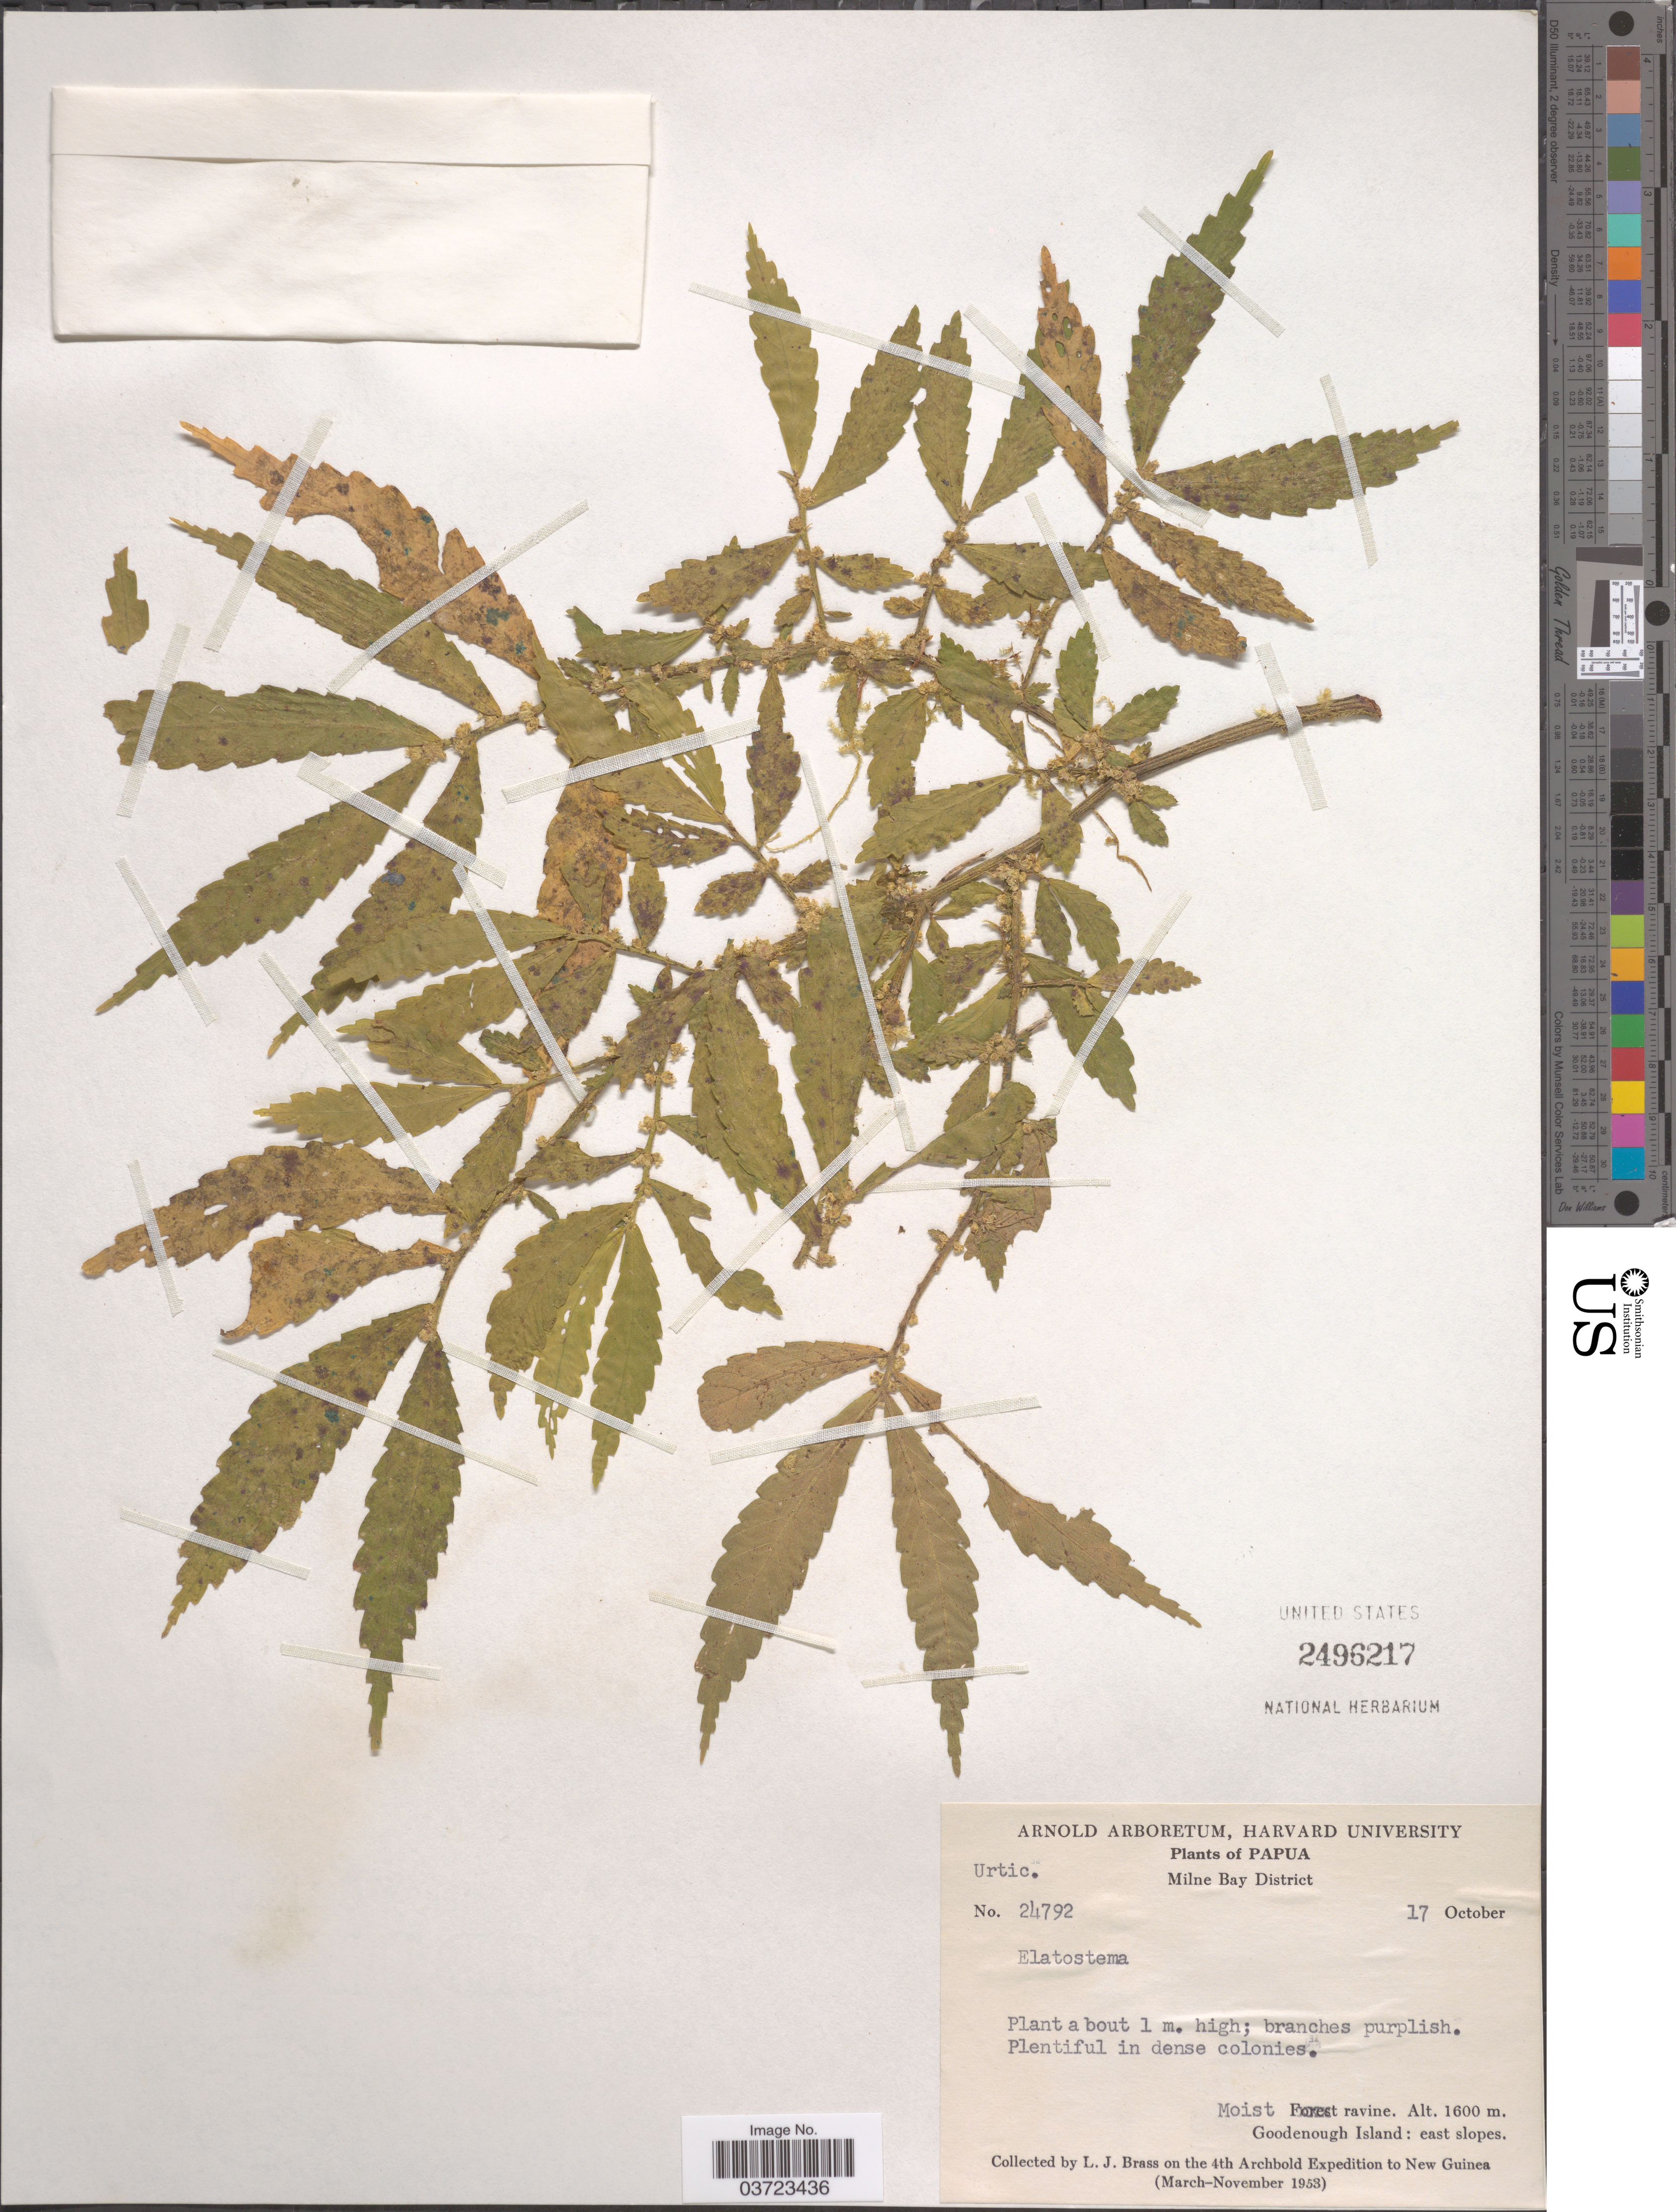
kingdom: Plantae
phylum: Tracheophyta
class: Magnoliopsida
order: Rosales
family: Urticaceae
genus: Elatostema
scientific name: Elatostema sp.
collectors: L. J. Brass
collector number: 24792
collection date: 1953-10-17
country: Papua New Guinea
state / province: Milne Bay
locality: Papua. Milne Bay District. Moist ravine. Goodenough Island: east slopes.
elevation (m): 1600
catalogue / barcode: US 2496217